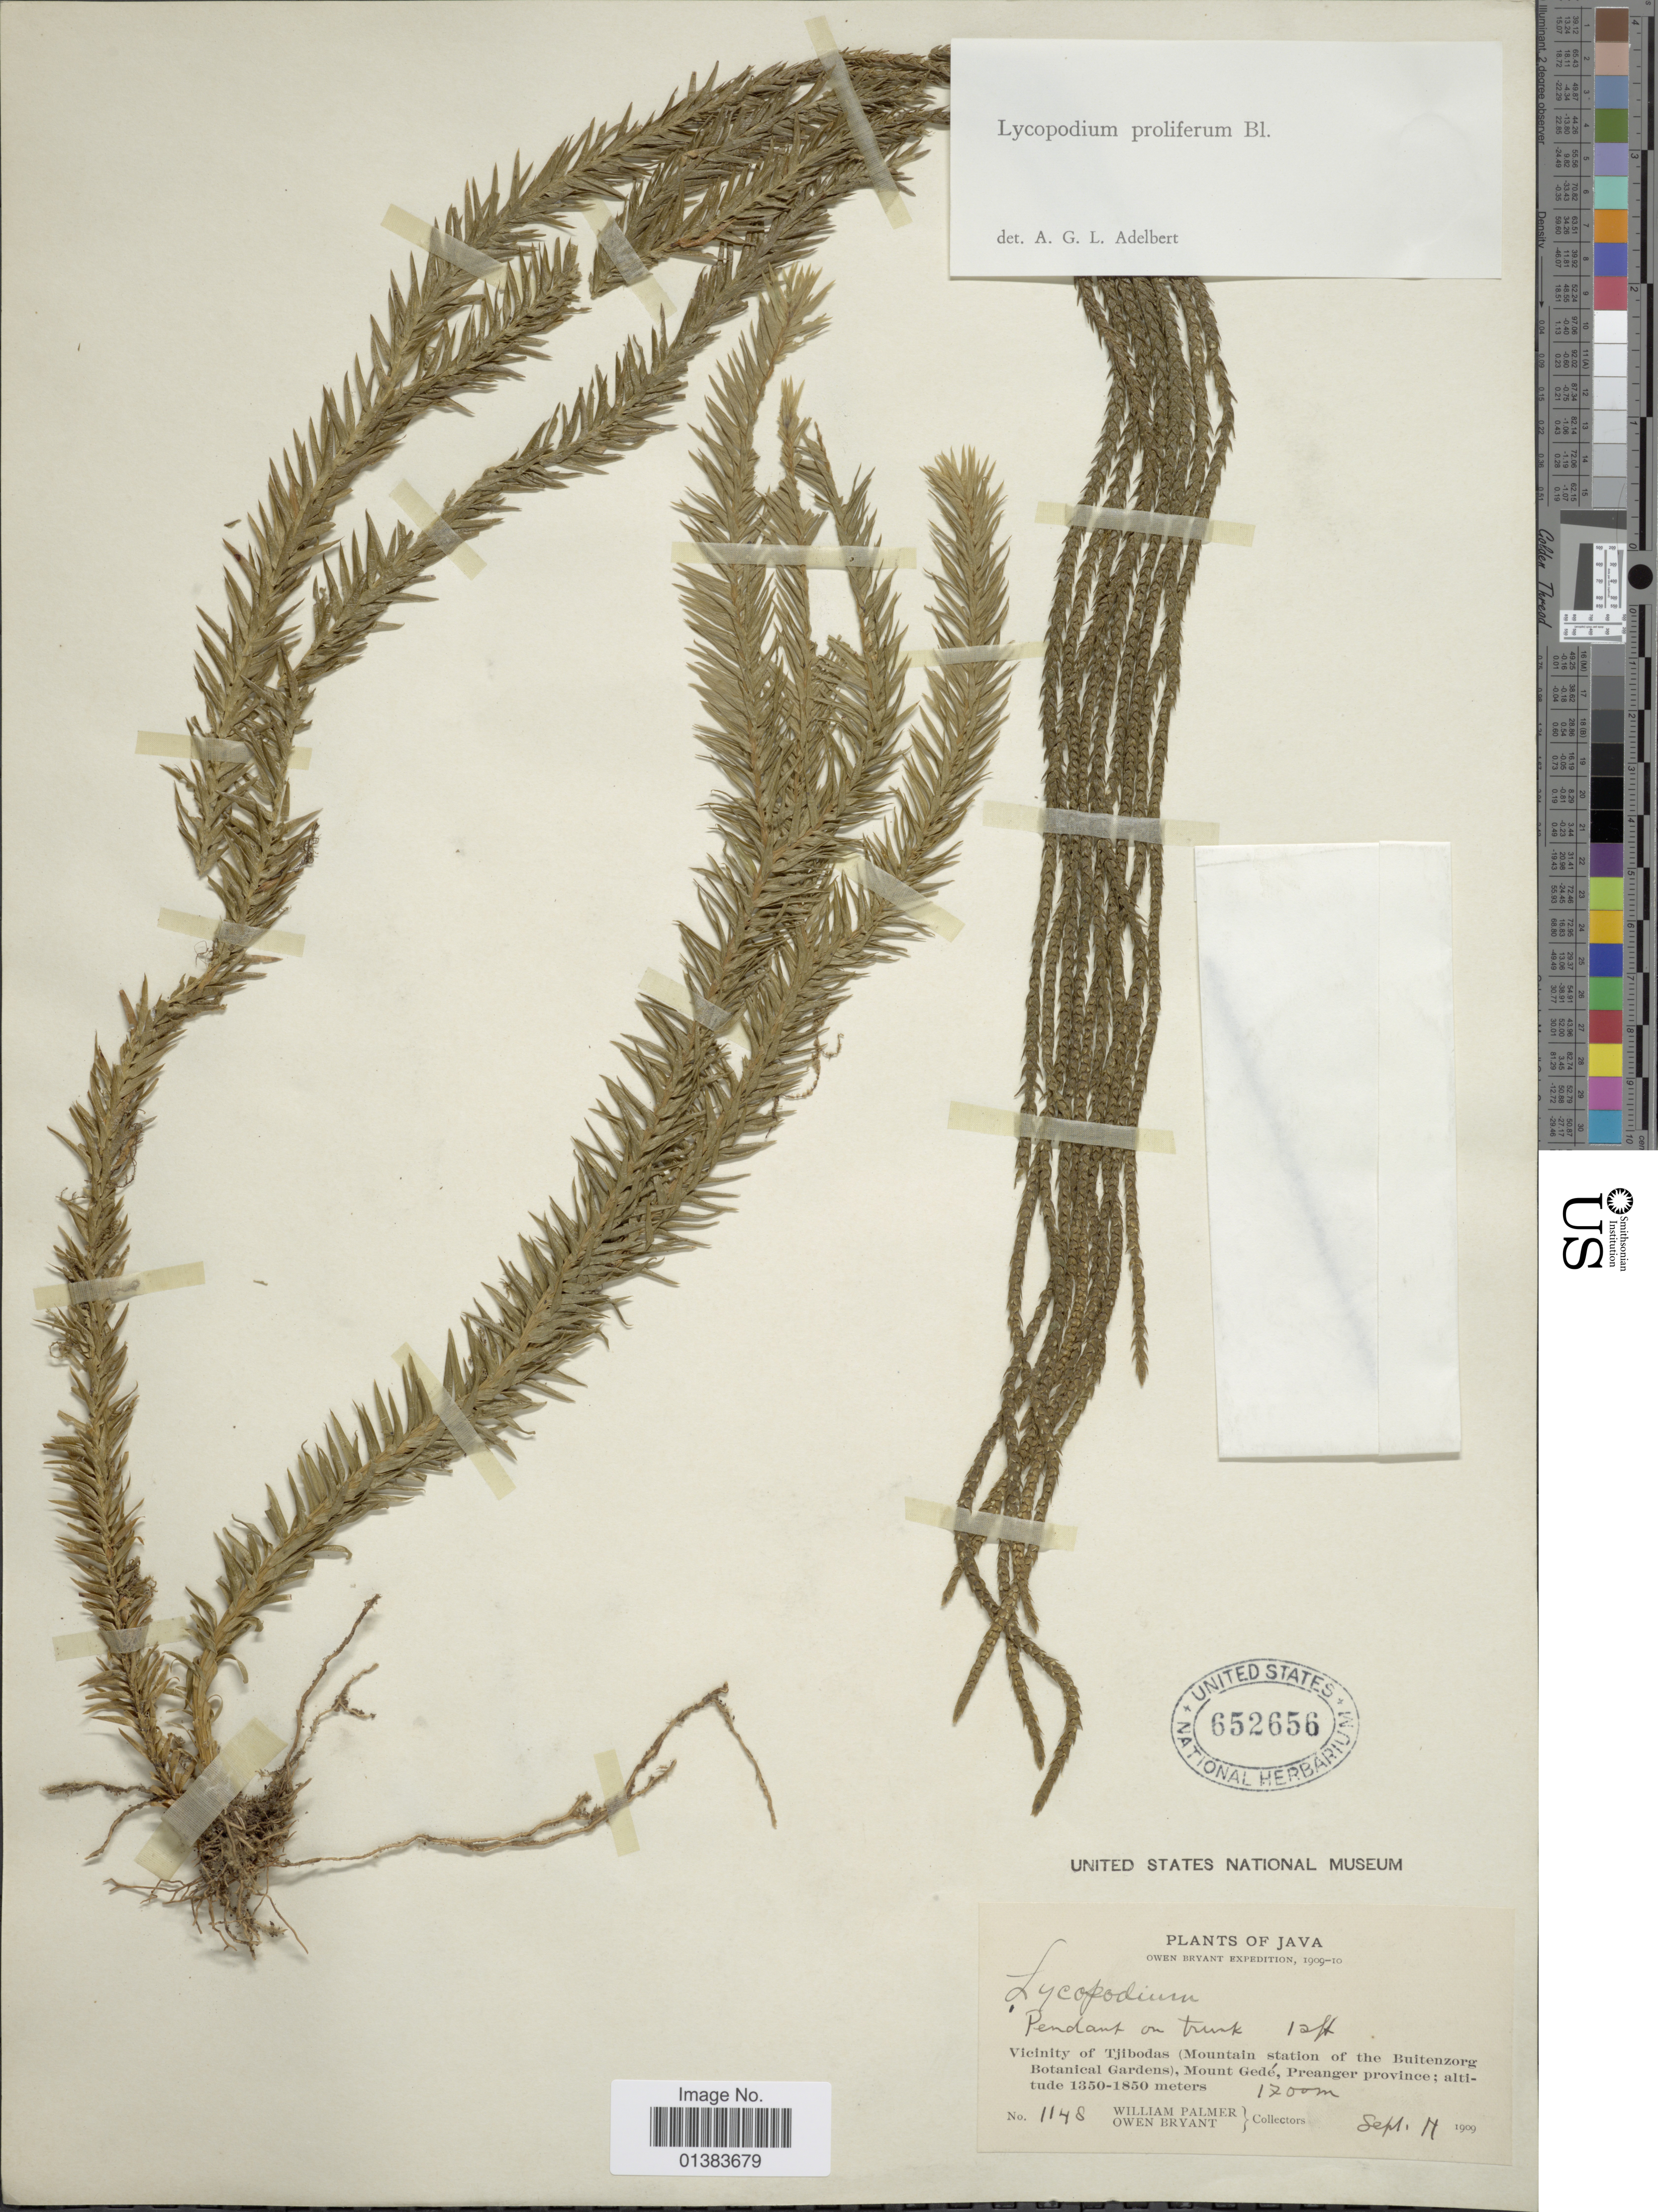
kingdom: Plantae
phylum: Tracheophyta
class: Lycopodiopsida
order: Lycopodiales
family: Lycopodiaceae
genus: Phlegmariurus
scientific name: Phlegmariurus proliferus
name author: (Blume) A. R. Field & Bostock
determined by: Field, A. R.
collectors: W. Palmer & O. Bryant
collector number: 1148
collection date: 1909-09-17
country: Indonesia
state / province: Java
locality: Vicinity of Tjibodas (Mountain station of the Buitenzorg Botanical Gardens), Mount Gedé, Preanger province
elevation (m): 1700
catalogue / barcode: US 652656